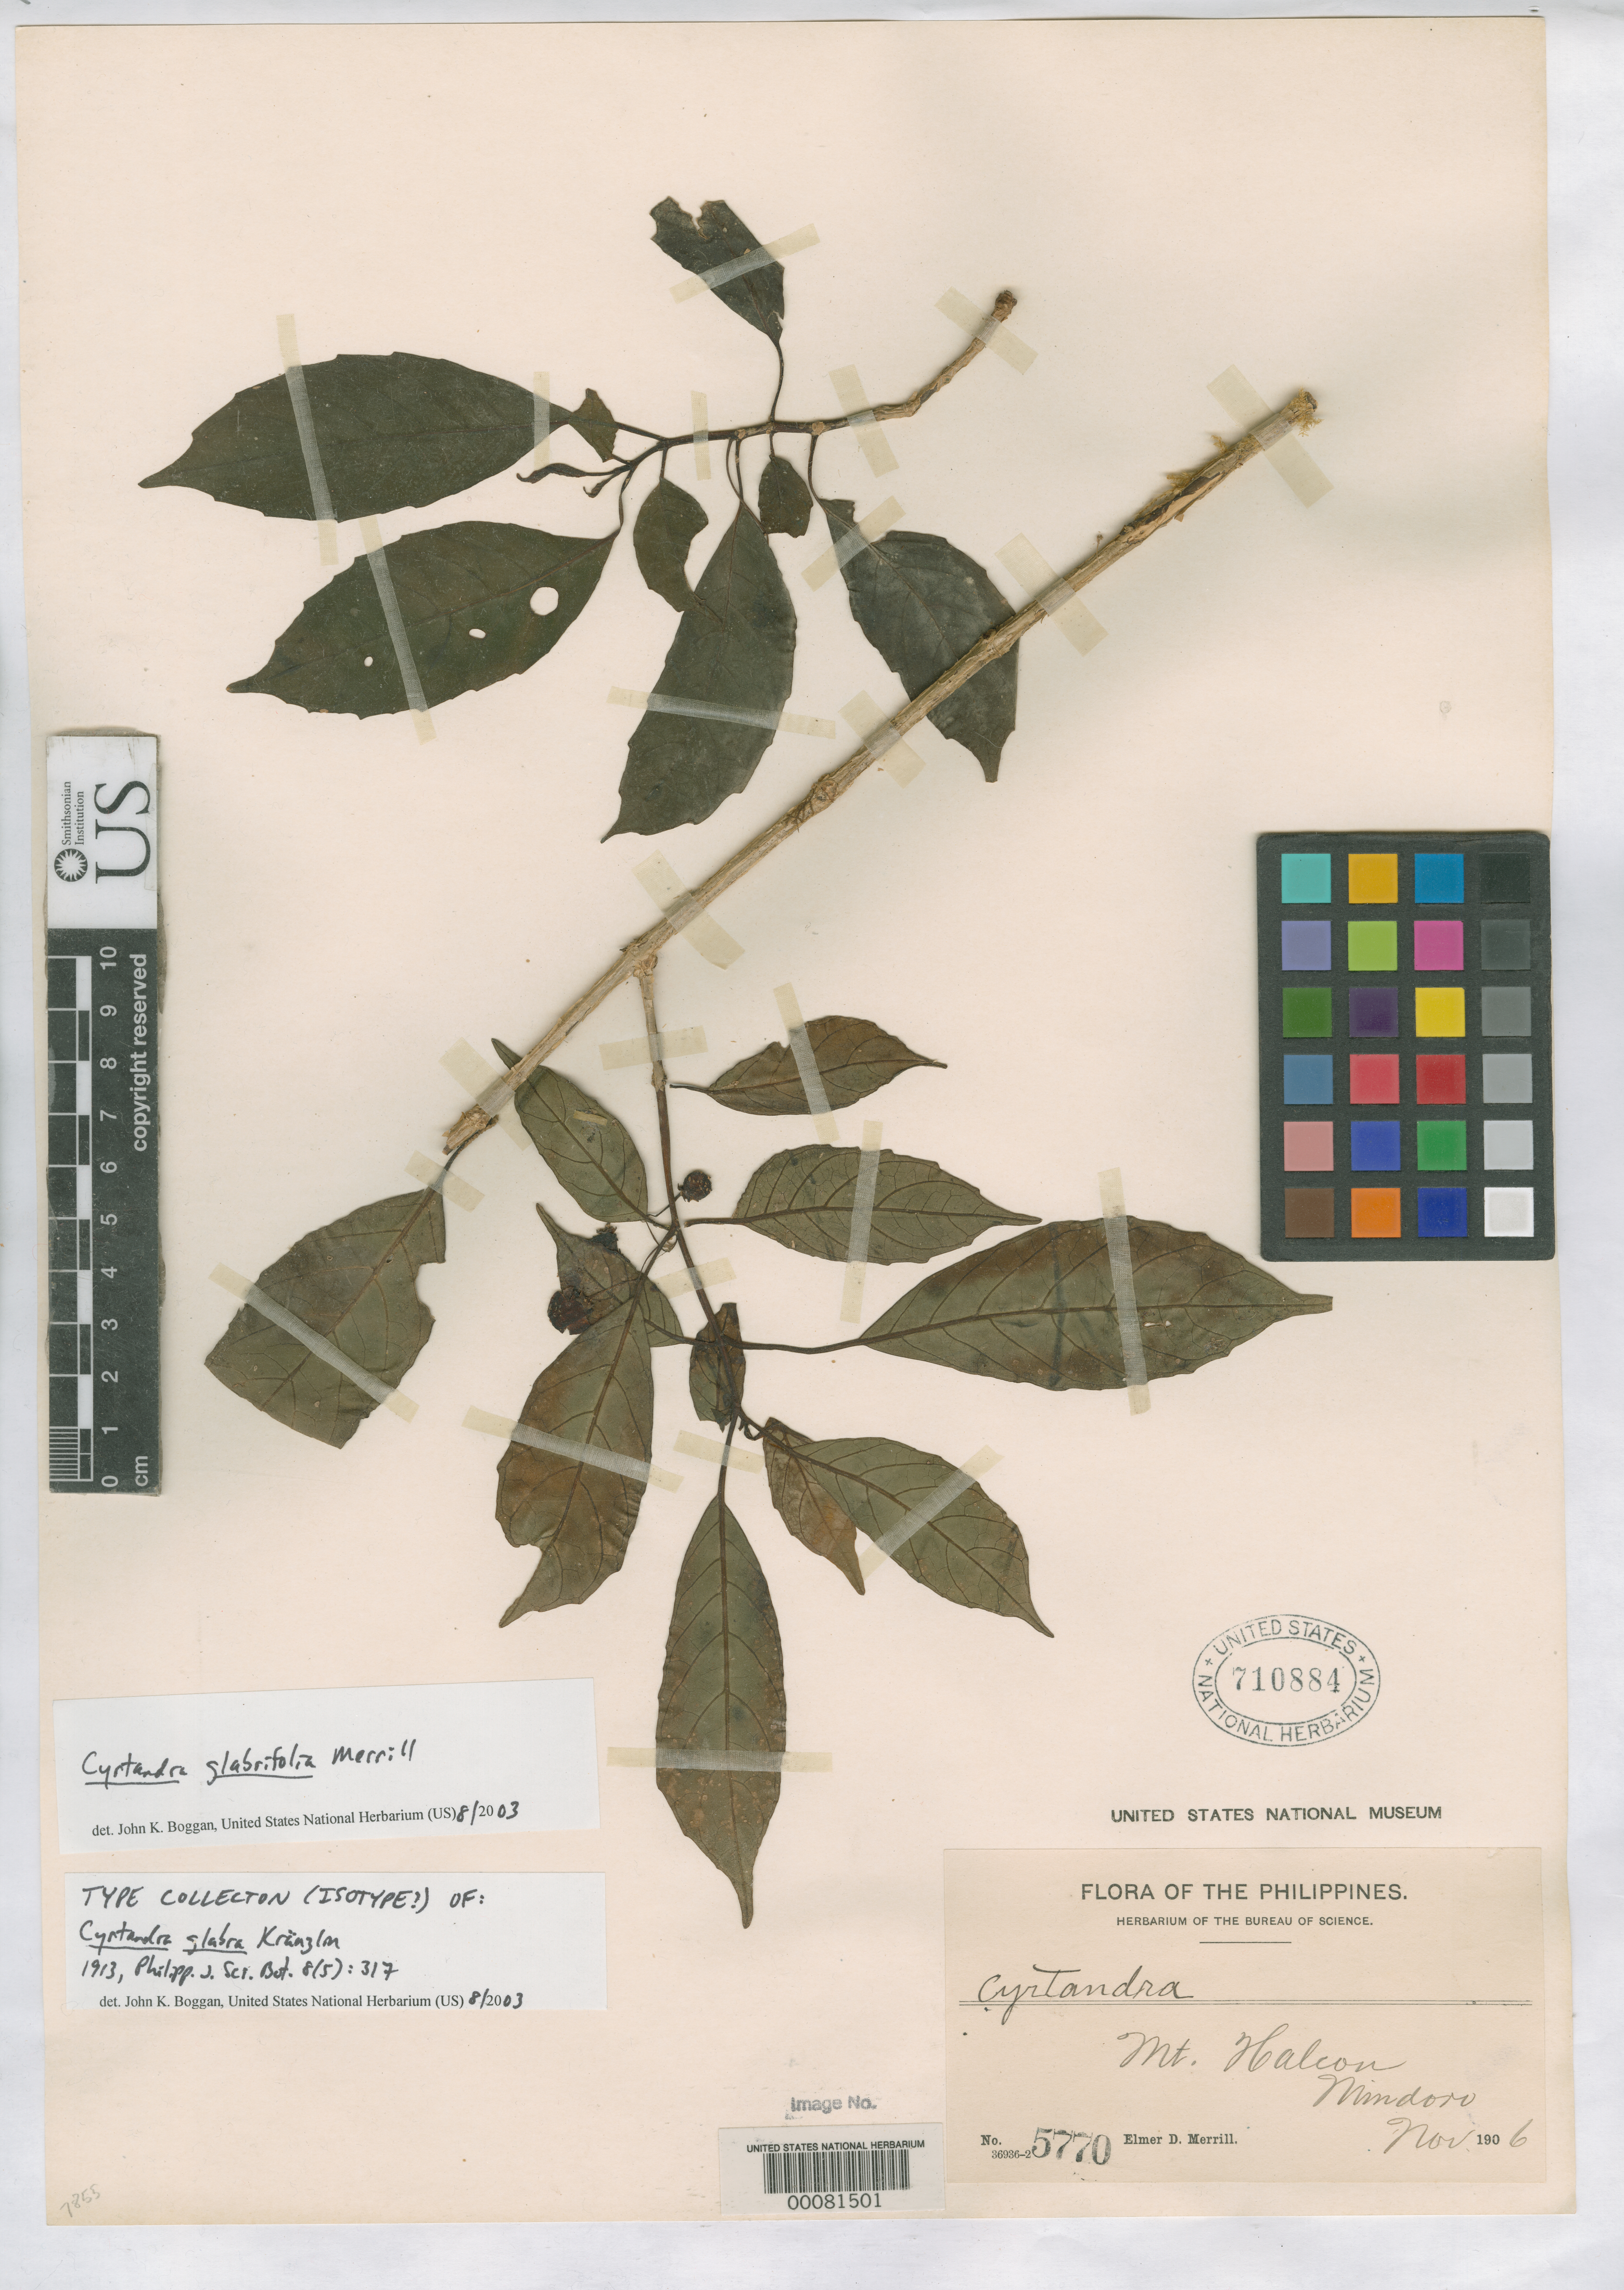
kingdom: Plantae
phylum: Tracheophyta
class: Magnoliopsida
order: Lamiales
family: Gesneriaceae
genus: Cyrtandra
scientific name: Cyrtandra glabra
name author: Kraenzl.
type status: Isolectotype; Type Collection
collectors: E. D. Merrill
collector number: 5770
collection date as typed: Nov 1906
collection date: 1906-11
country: Philippines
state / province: Mimaropa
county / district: Mindoro Oriental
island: Mindoro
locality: Mt. Halcon.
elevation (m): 1500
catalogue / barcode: US 710884